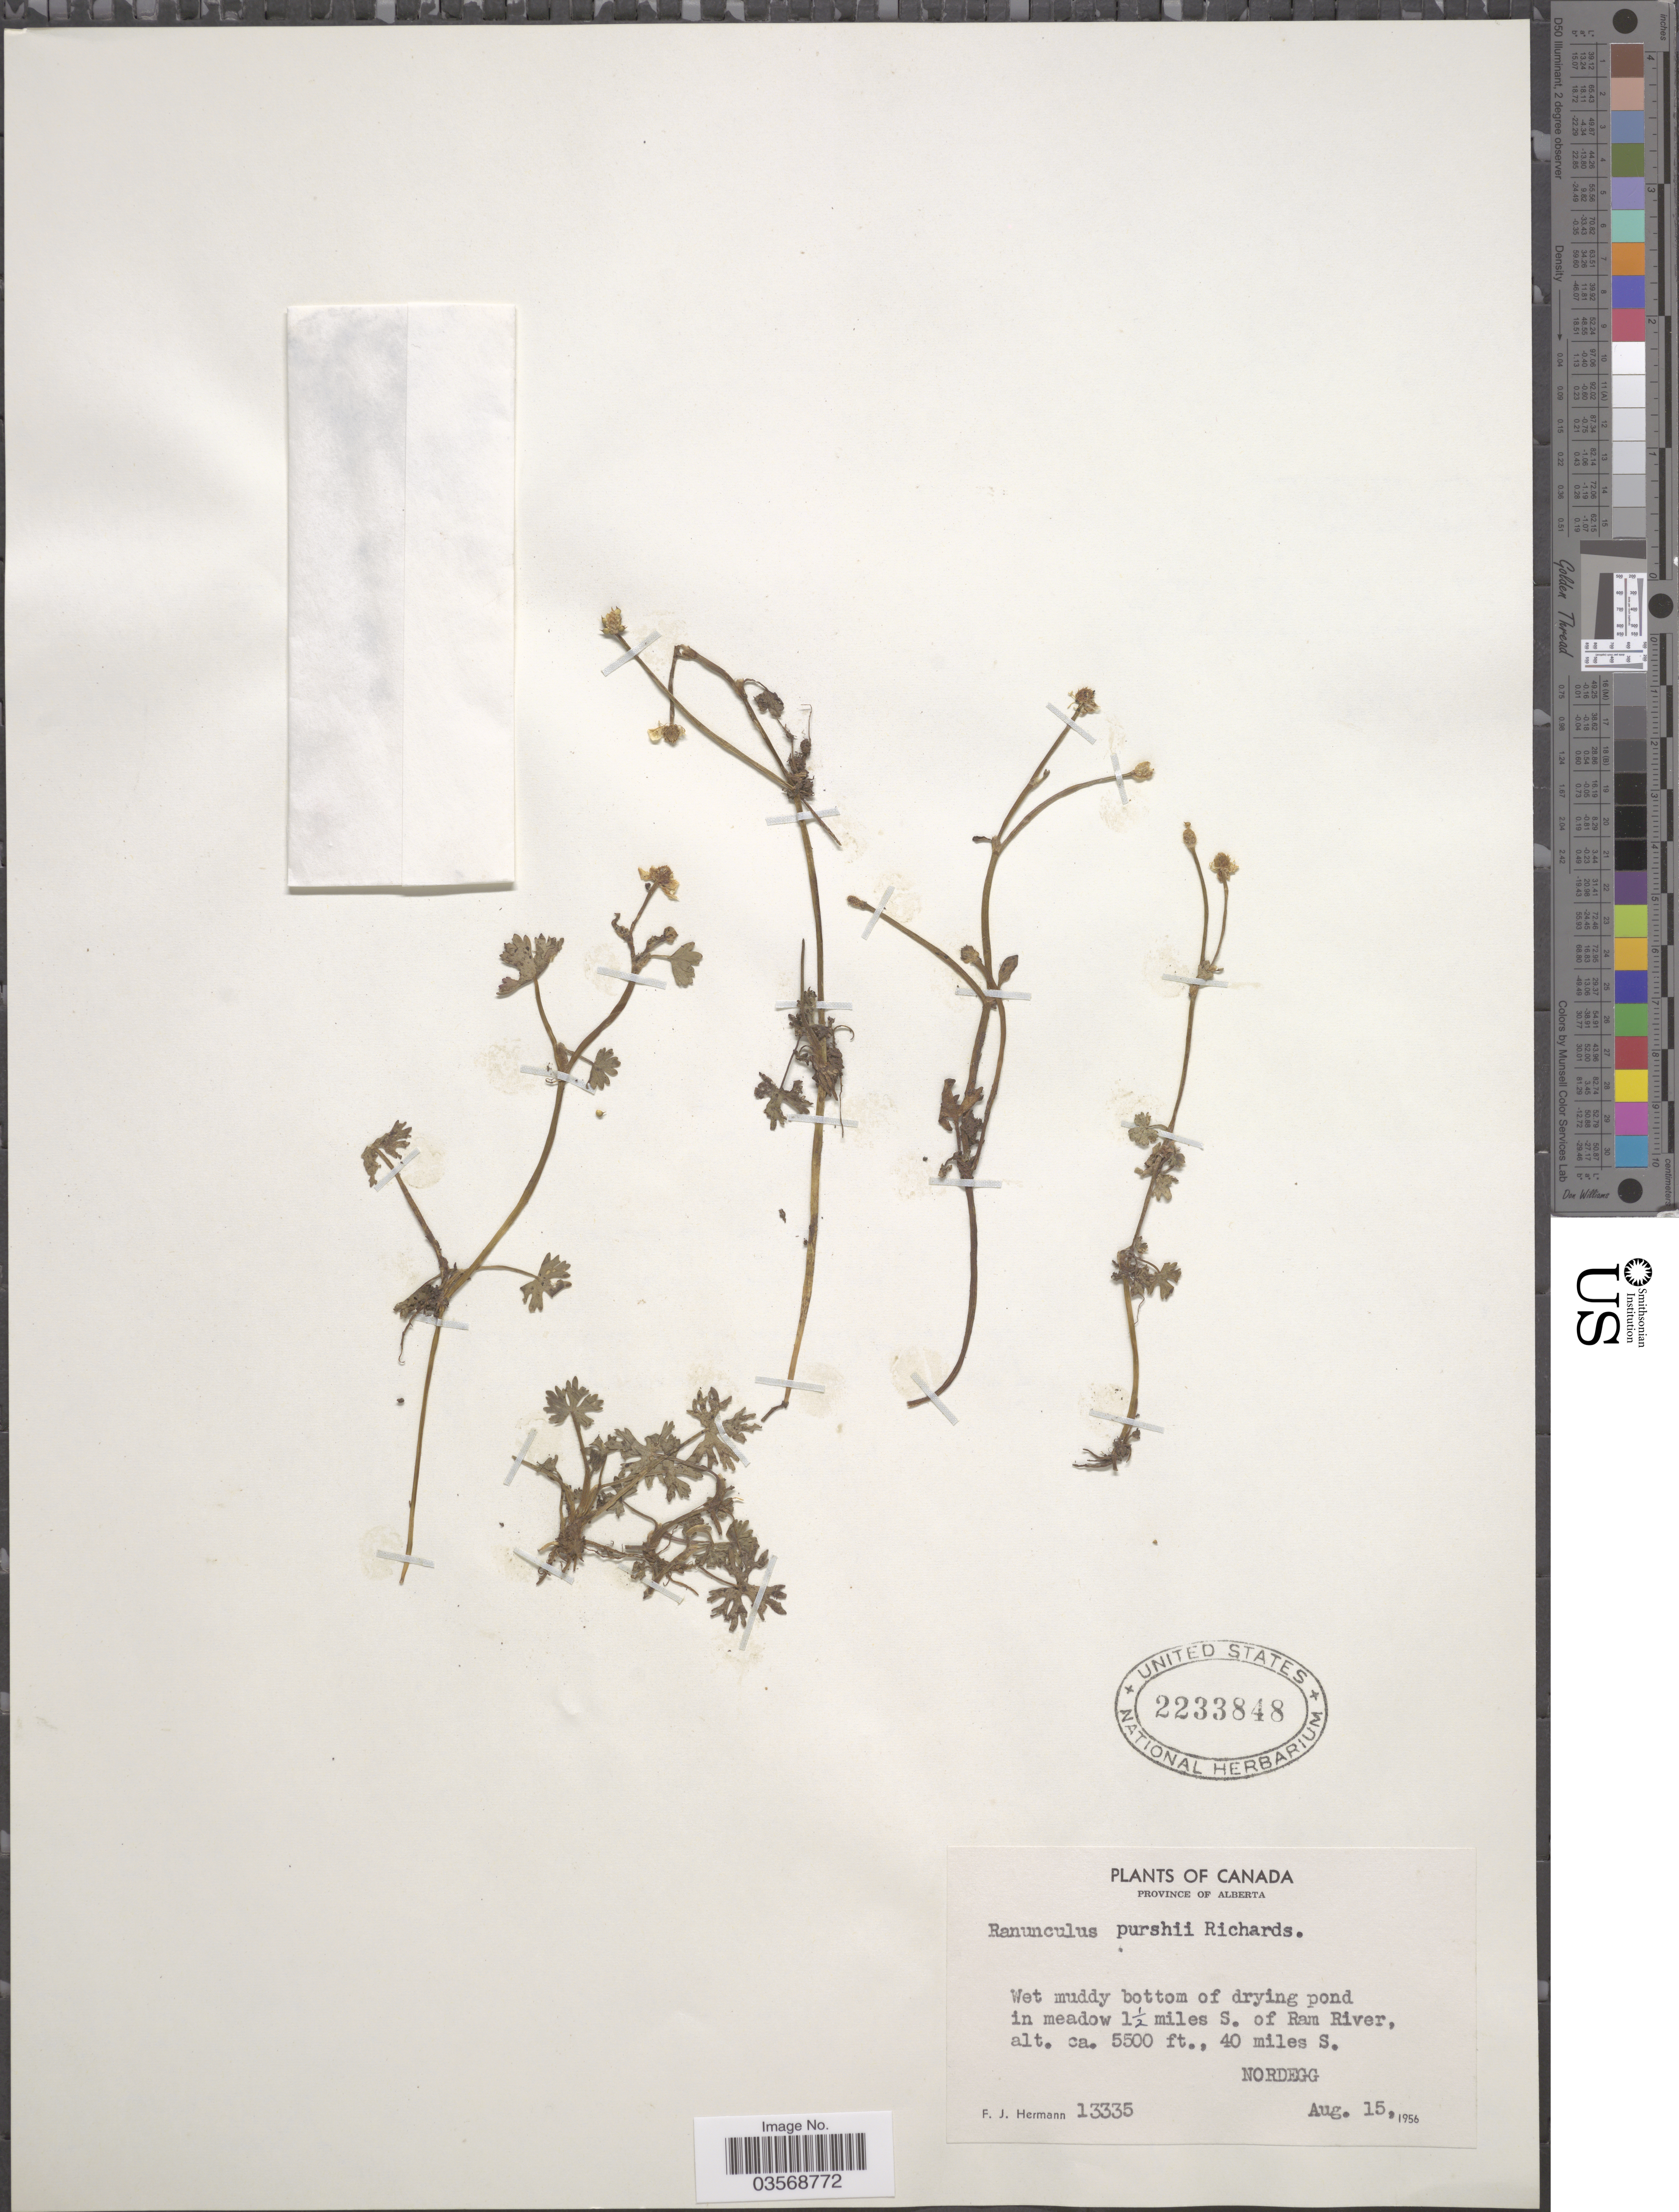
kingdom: Plantae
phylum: Tracheophyta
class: Magnoliopsida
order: Ranunculales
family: Ranunculaceae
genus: Ranunculus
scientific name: Ranunculus purshii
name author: Richardson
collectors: F. J. Hermann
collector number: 13335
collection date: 1956-08-15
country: Canada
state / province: Alberta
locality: In meadow 1½ miles S. of Ram River, 40 miles S. Nordegg.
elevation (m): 1676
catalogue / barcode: US 2233848